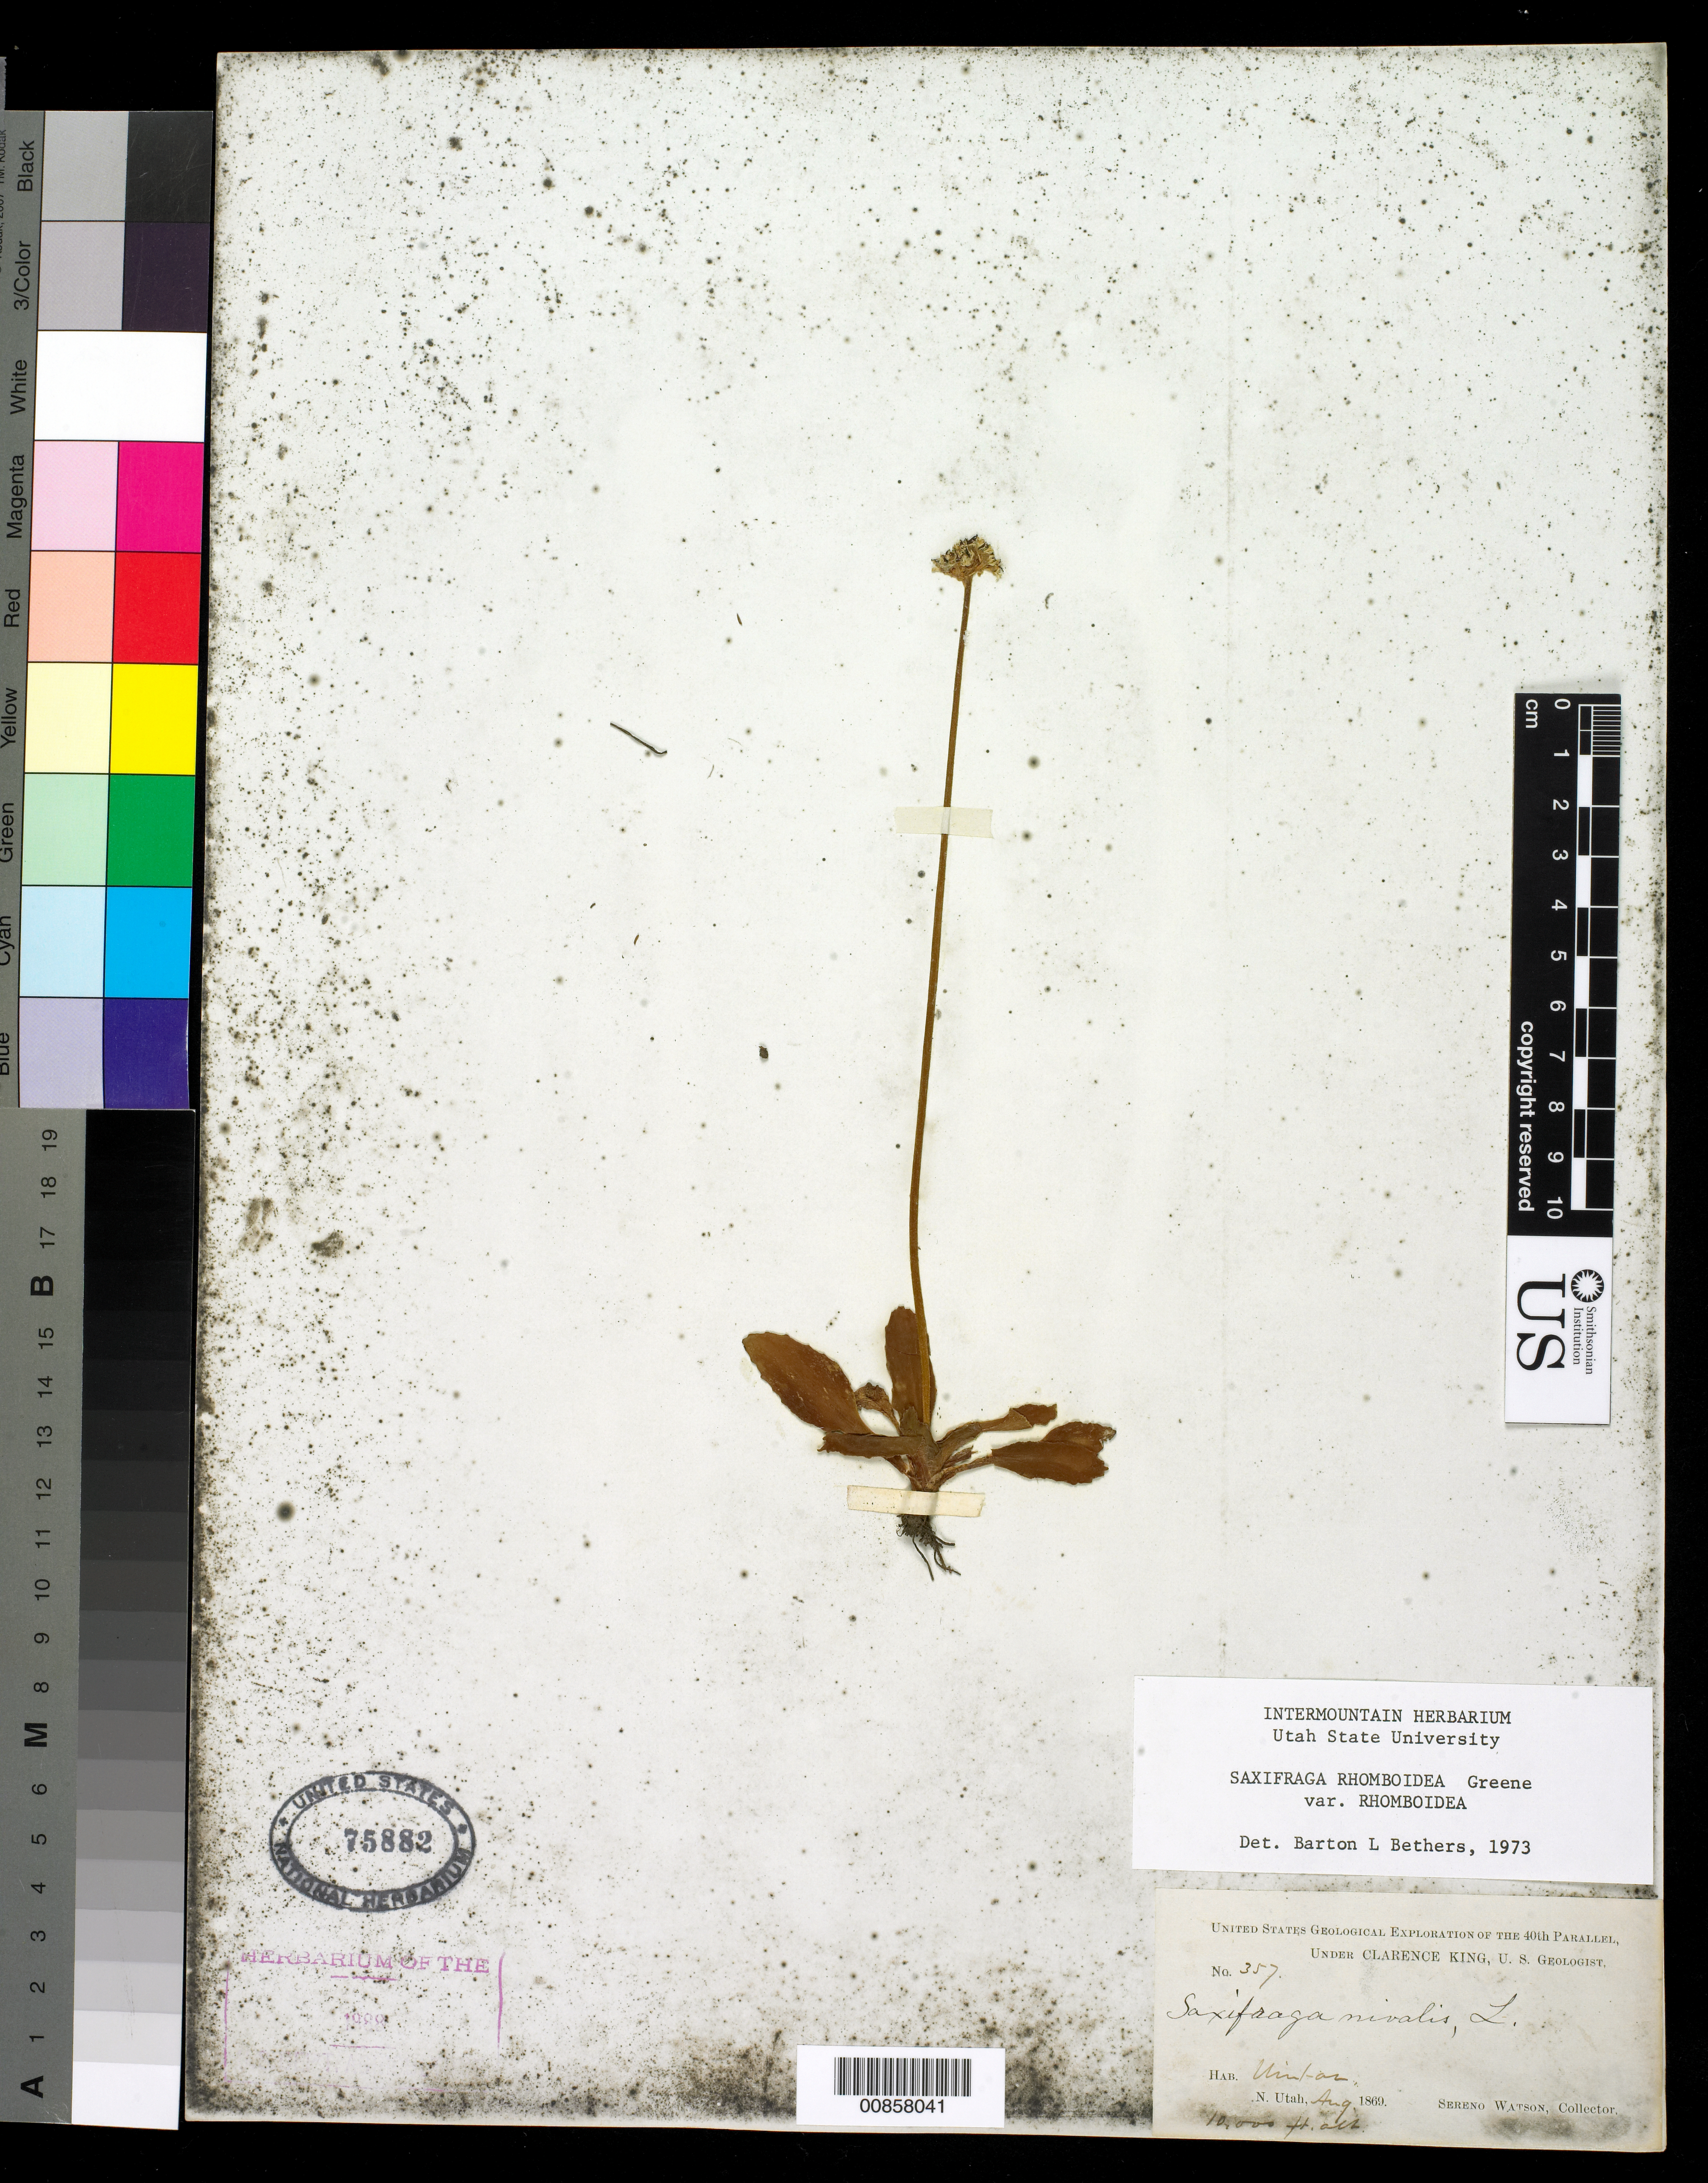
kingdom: Plantae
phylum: Tracheophyta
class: Magnoliopsida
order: Saxifragales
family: Saxifragaceae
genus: Micranthes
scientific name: Micranthes rhomboidea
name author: (Greene) Small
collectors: S. Watson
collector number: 357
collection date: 1869-08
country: United States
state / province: Utah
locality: Uintas, N. Utah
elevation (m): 3048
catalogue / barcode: US 75882